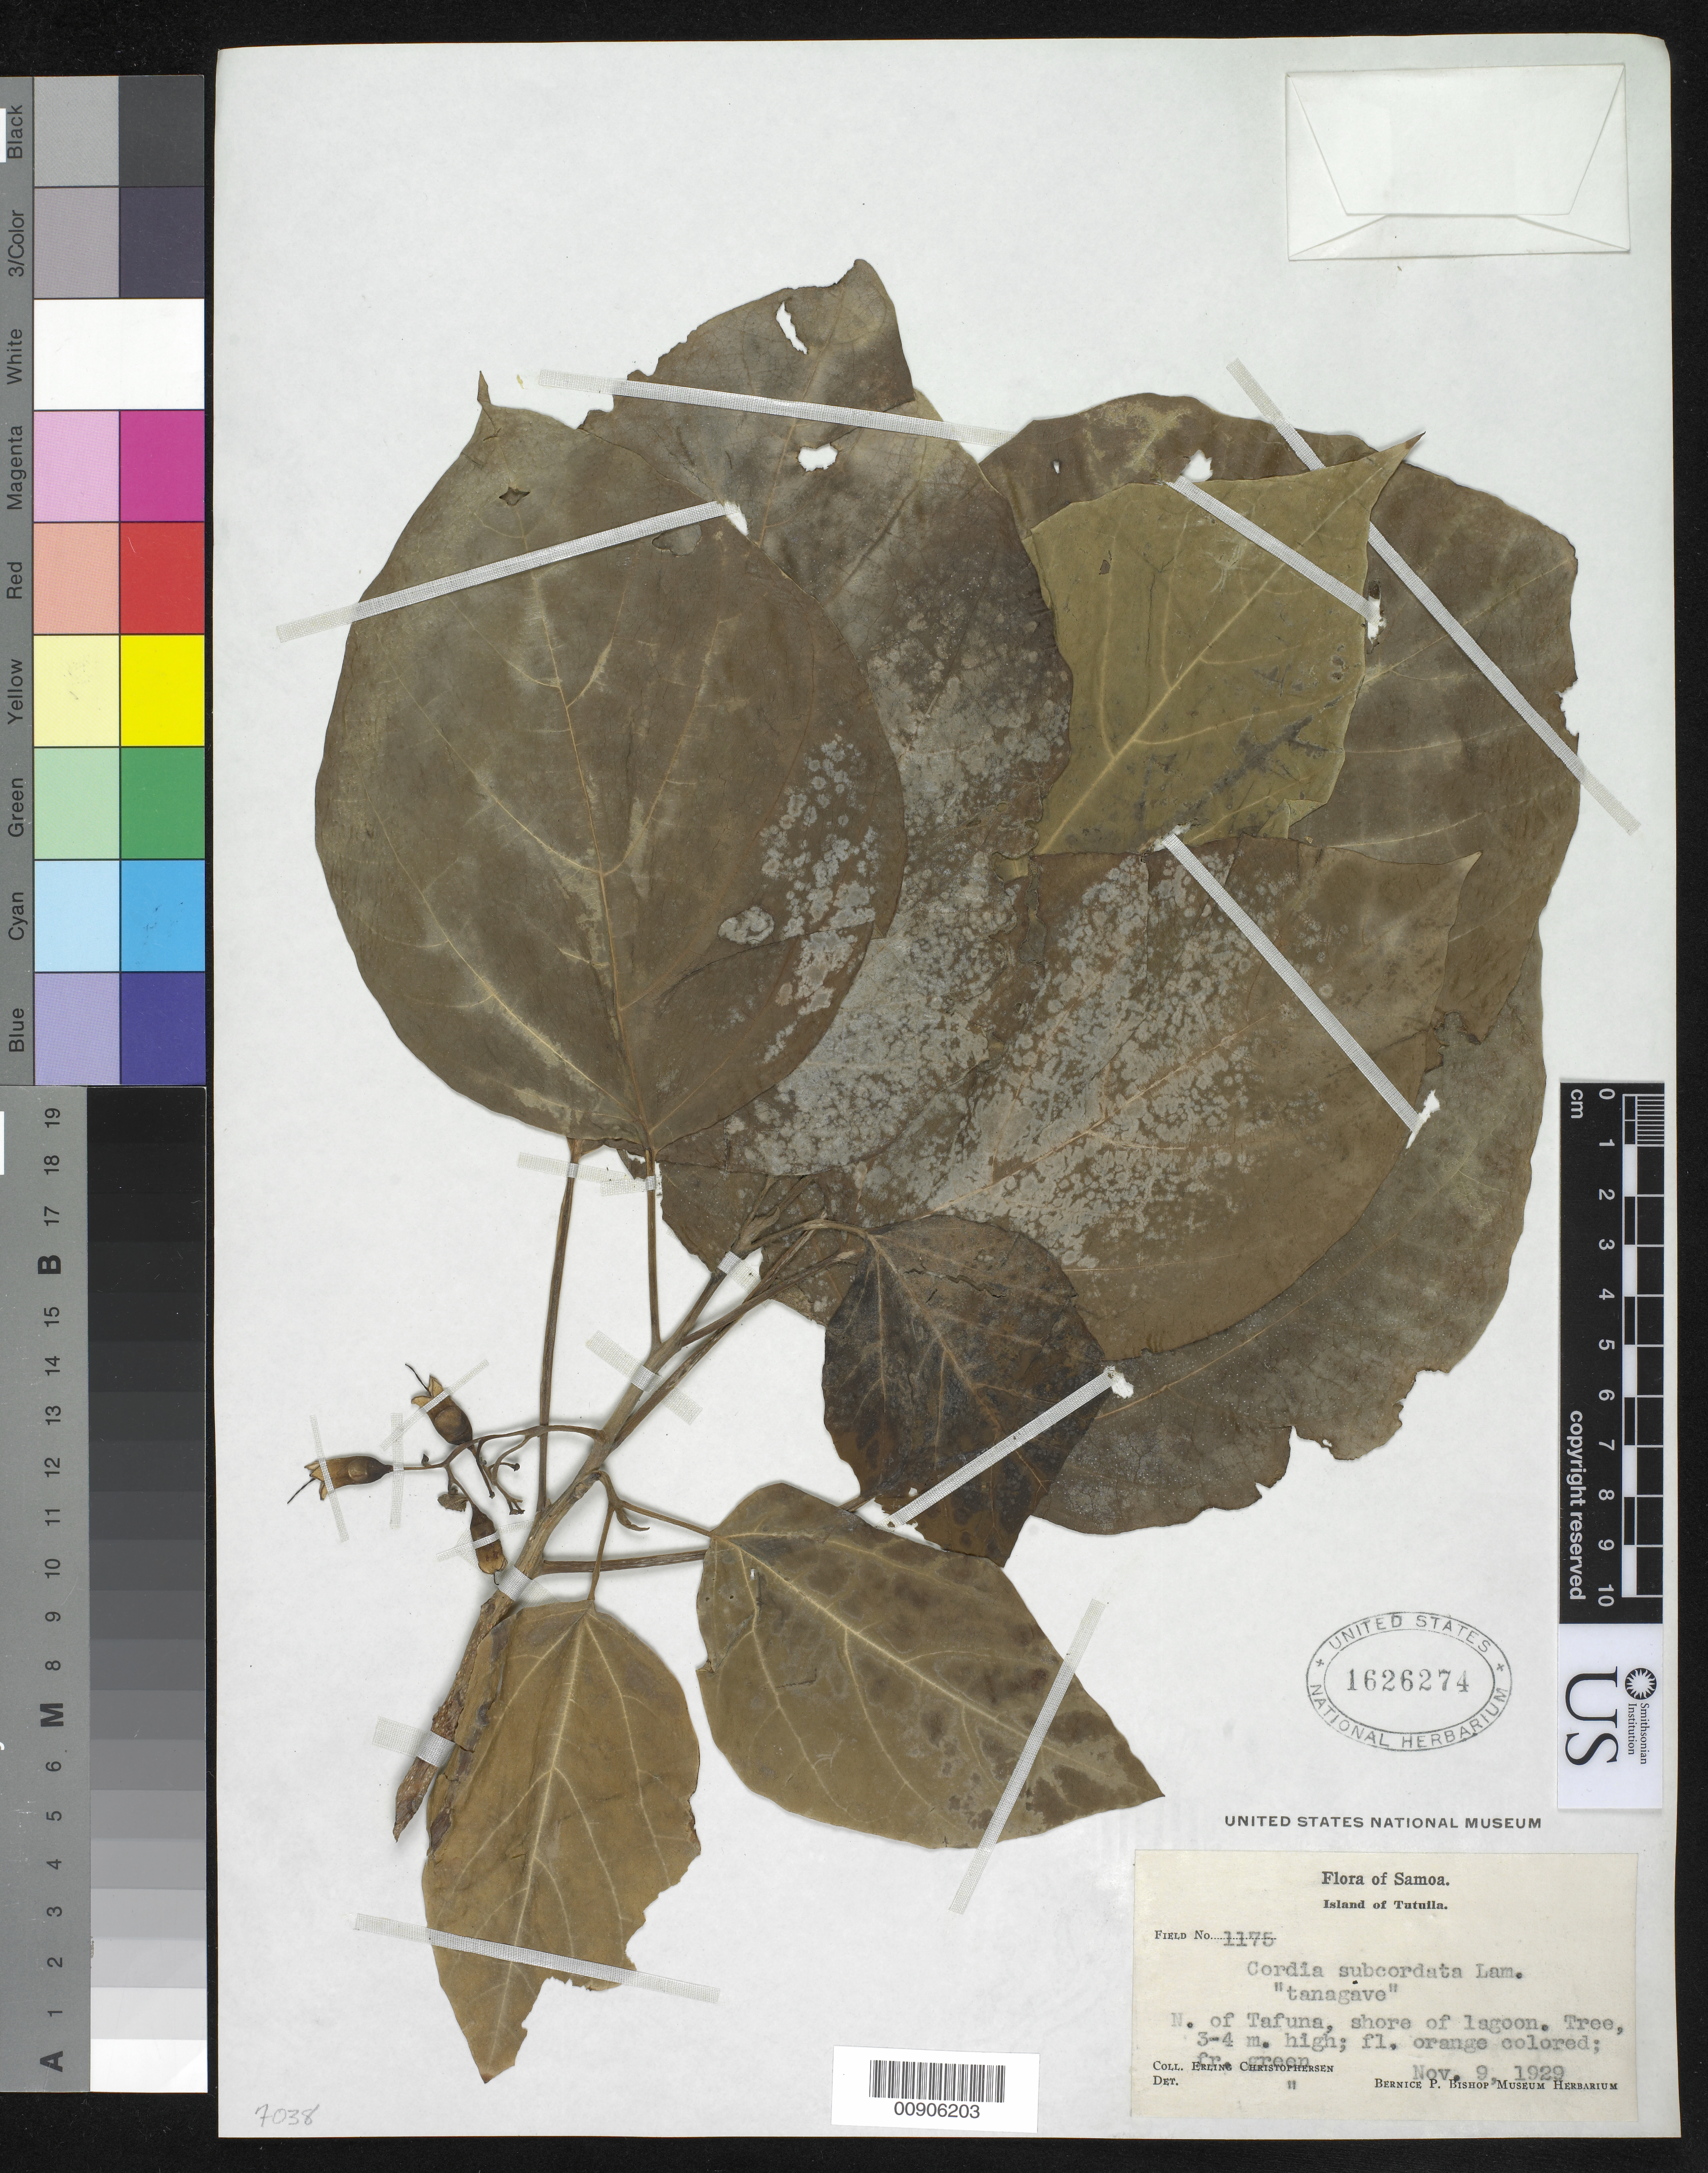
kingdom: Plantae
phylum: Tracheophyta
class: Magnoliopsida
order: Boraginales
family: Cordiaceae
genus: Cordia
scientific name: Cordia subcordata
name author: Lam.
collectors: E. Christophersen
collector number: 1175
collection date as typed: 09 Nov 1929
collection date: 1929-11-09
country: American Samoa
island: Tutua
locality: N. of Tafuna shore of lagoon.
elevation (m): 3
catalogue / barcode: US 1626274